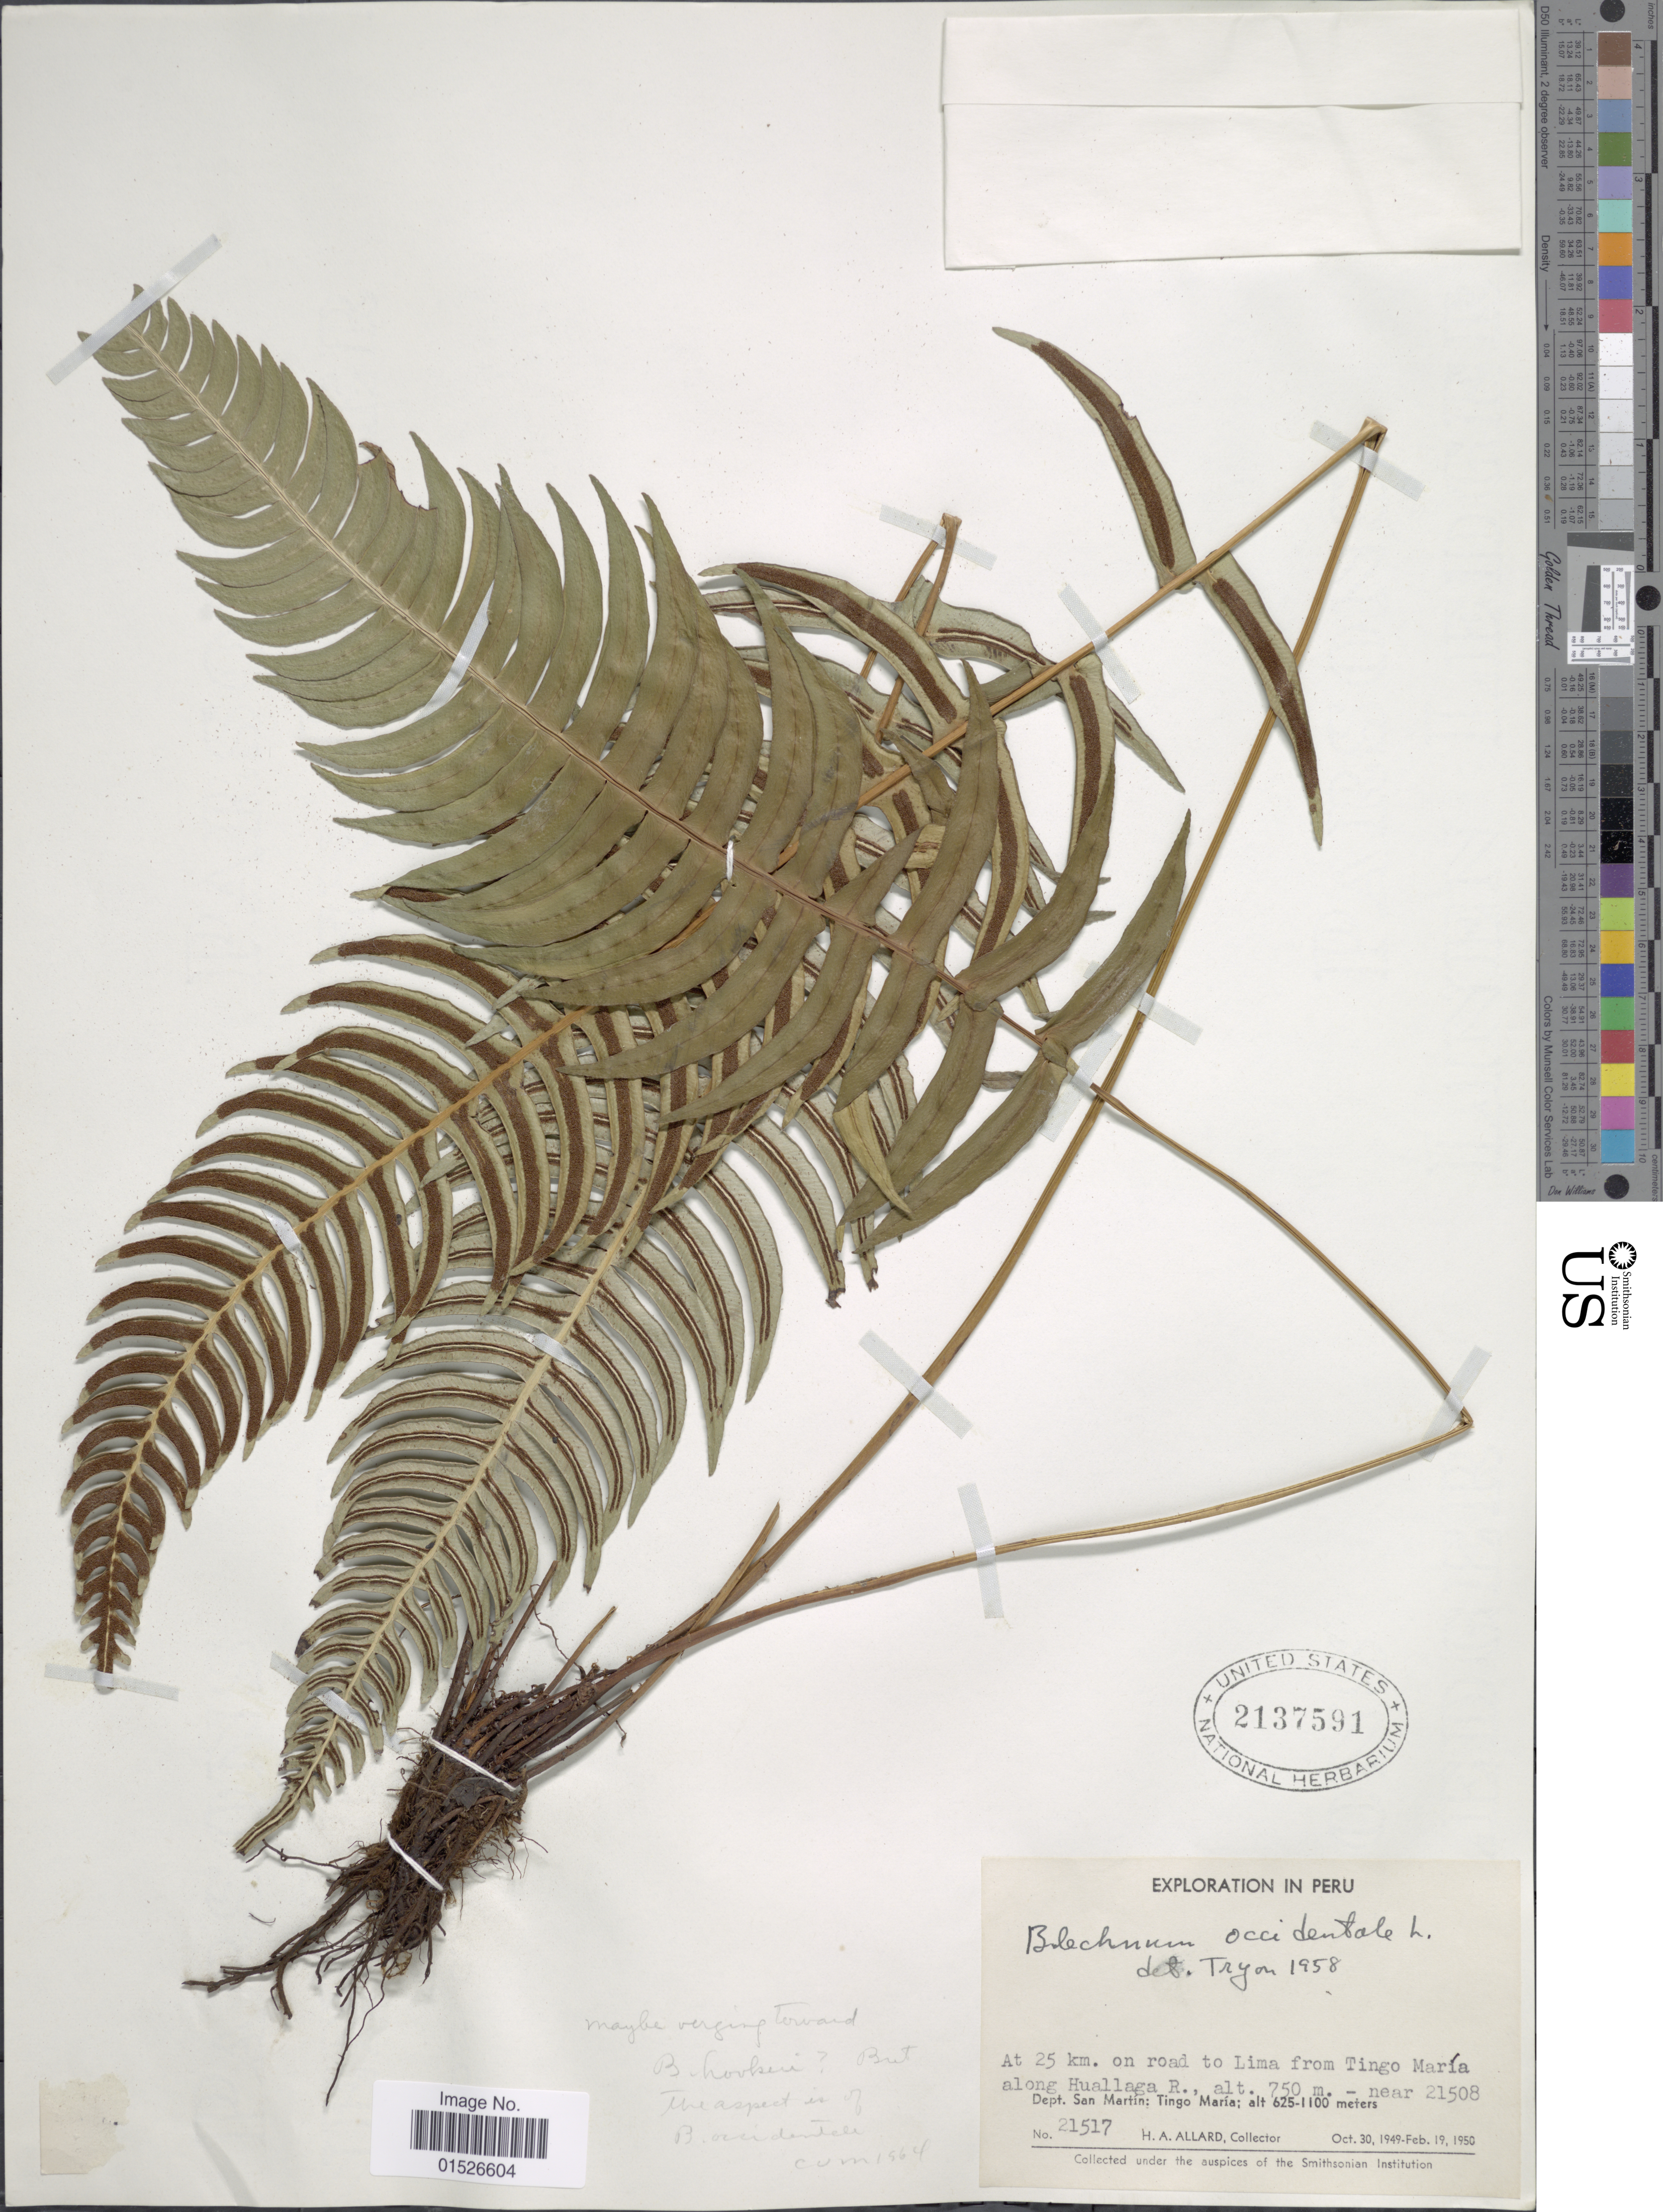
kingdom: Plantae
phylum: Tracheophyta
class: Polypodiopsida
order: Polypodiales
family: Blechnaceae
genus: Blechnum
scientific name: Blechnum occidentale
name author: L.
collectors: H. A. Allard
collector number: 21517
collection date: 1949-10-30/1950-02-12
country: Peru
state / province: San Martín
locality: At 25 km. on road to Lima from Tingo Maria along Huallaga R., Dept. San Martin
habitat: along river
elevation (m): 750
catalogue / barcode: US 2137591